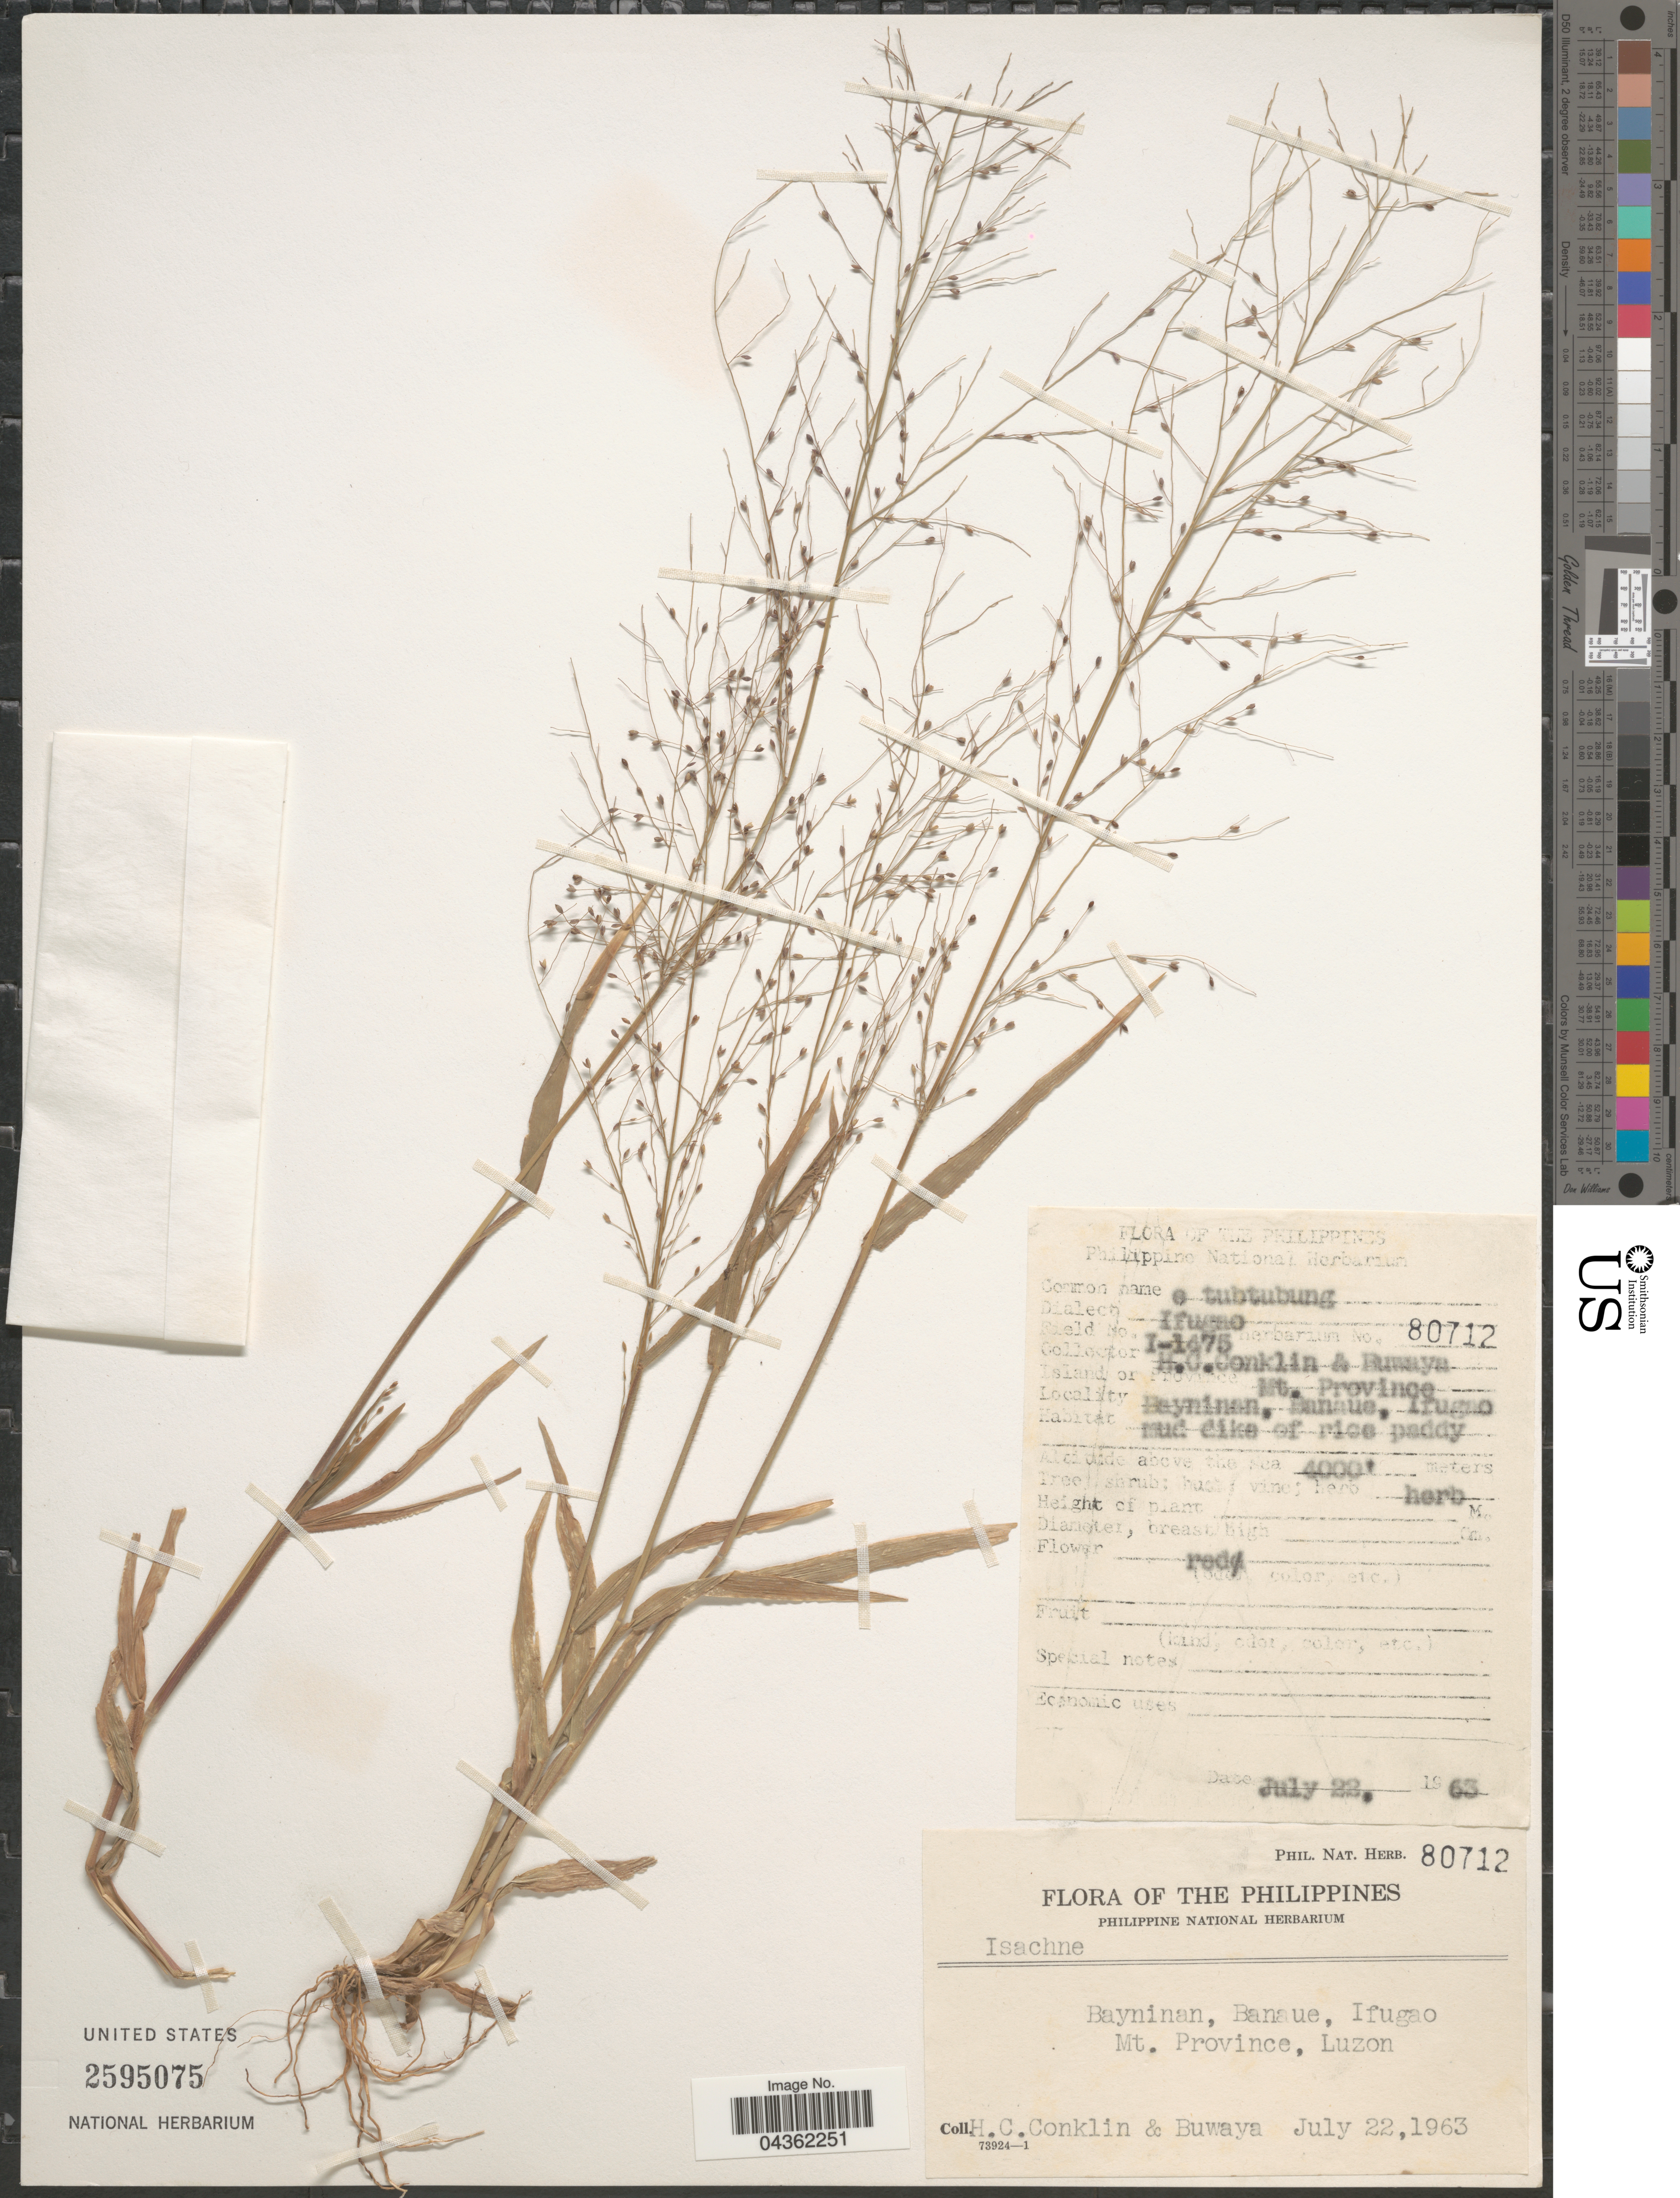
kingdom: Plantae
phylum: Tracheophyta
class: Liliopsida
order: Poales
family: Poaceae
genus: Isachne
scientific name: Isachne sp.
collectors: H. Conklin & -. Buwaya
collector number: Phil. Nat. Herb. 80712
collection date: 1963-07-22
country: Philippines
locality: Bayninan, Banaue, Ifugao Mt. Province, Luzon.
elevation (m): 1219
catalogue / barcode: US 2595075